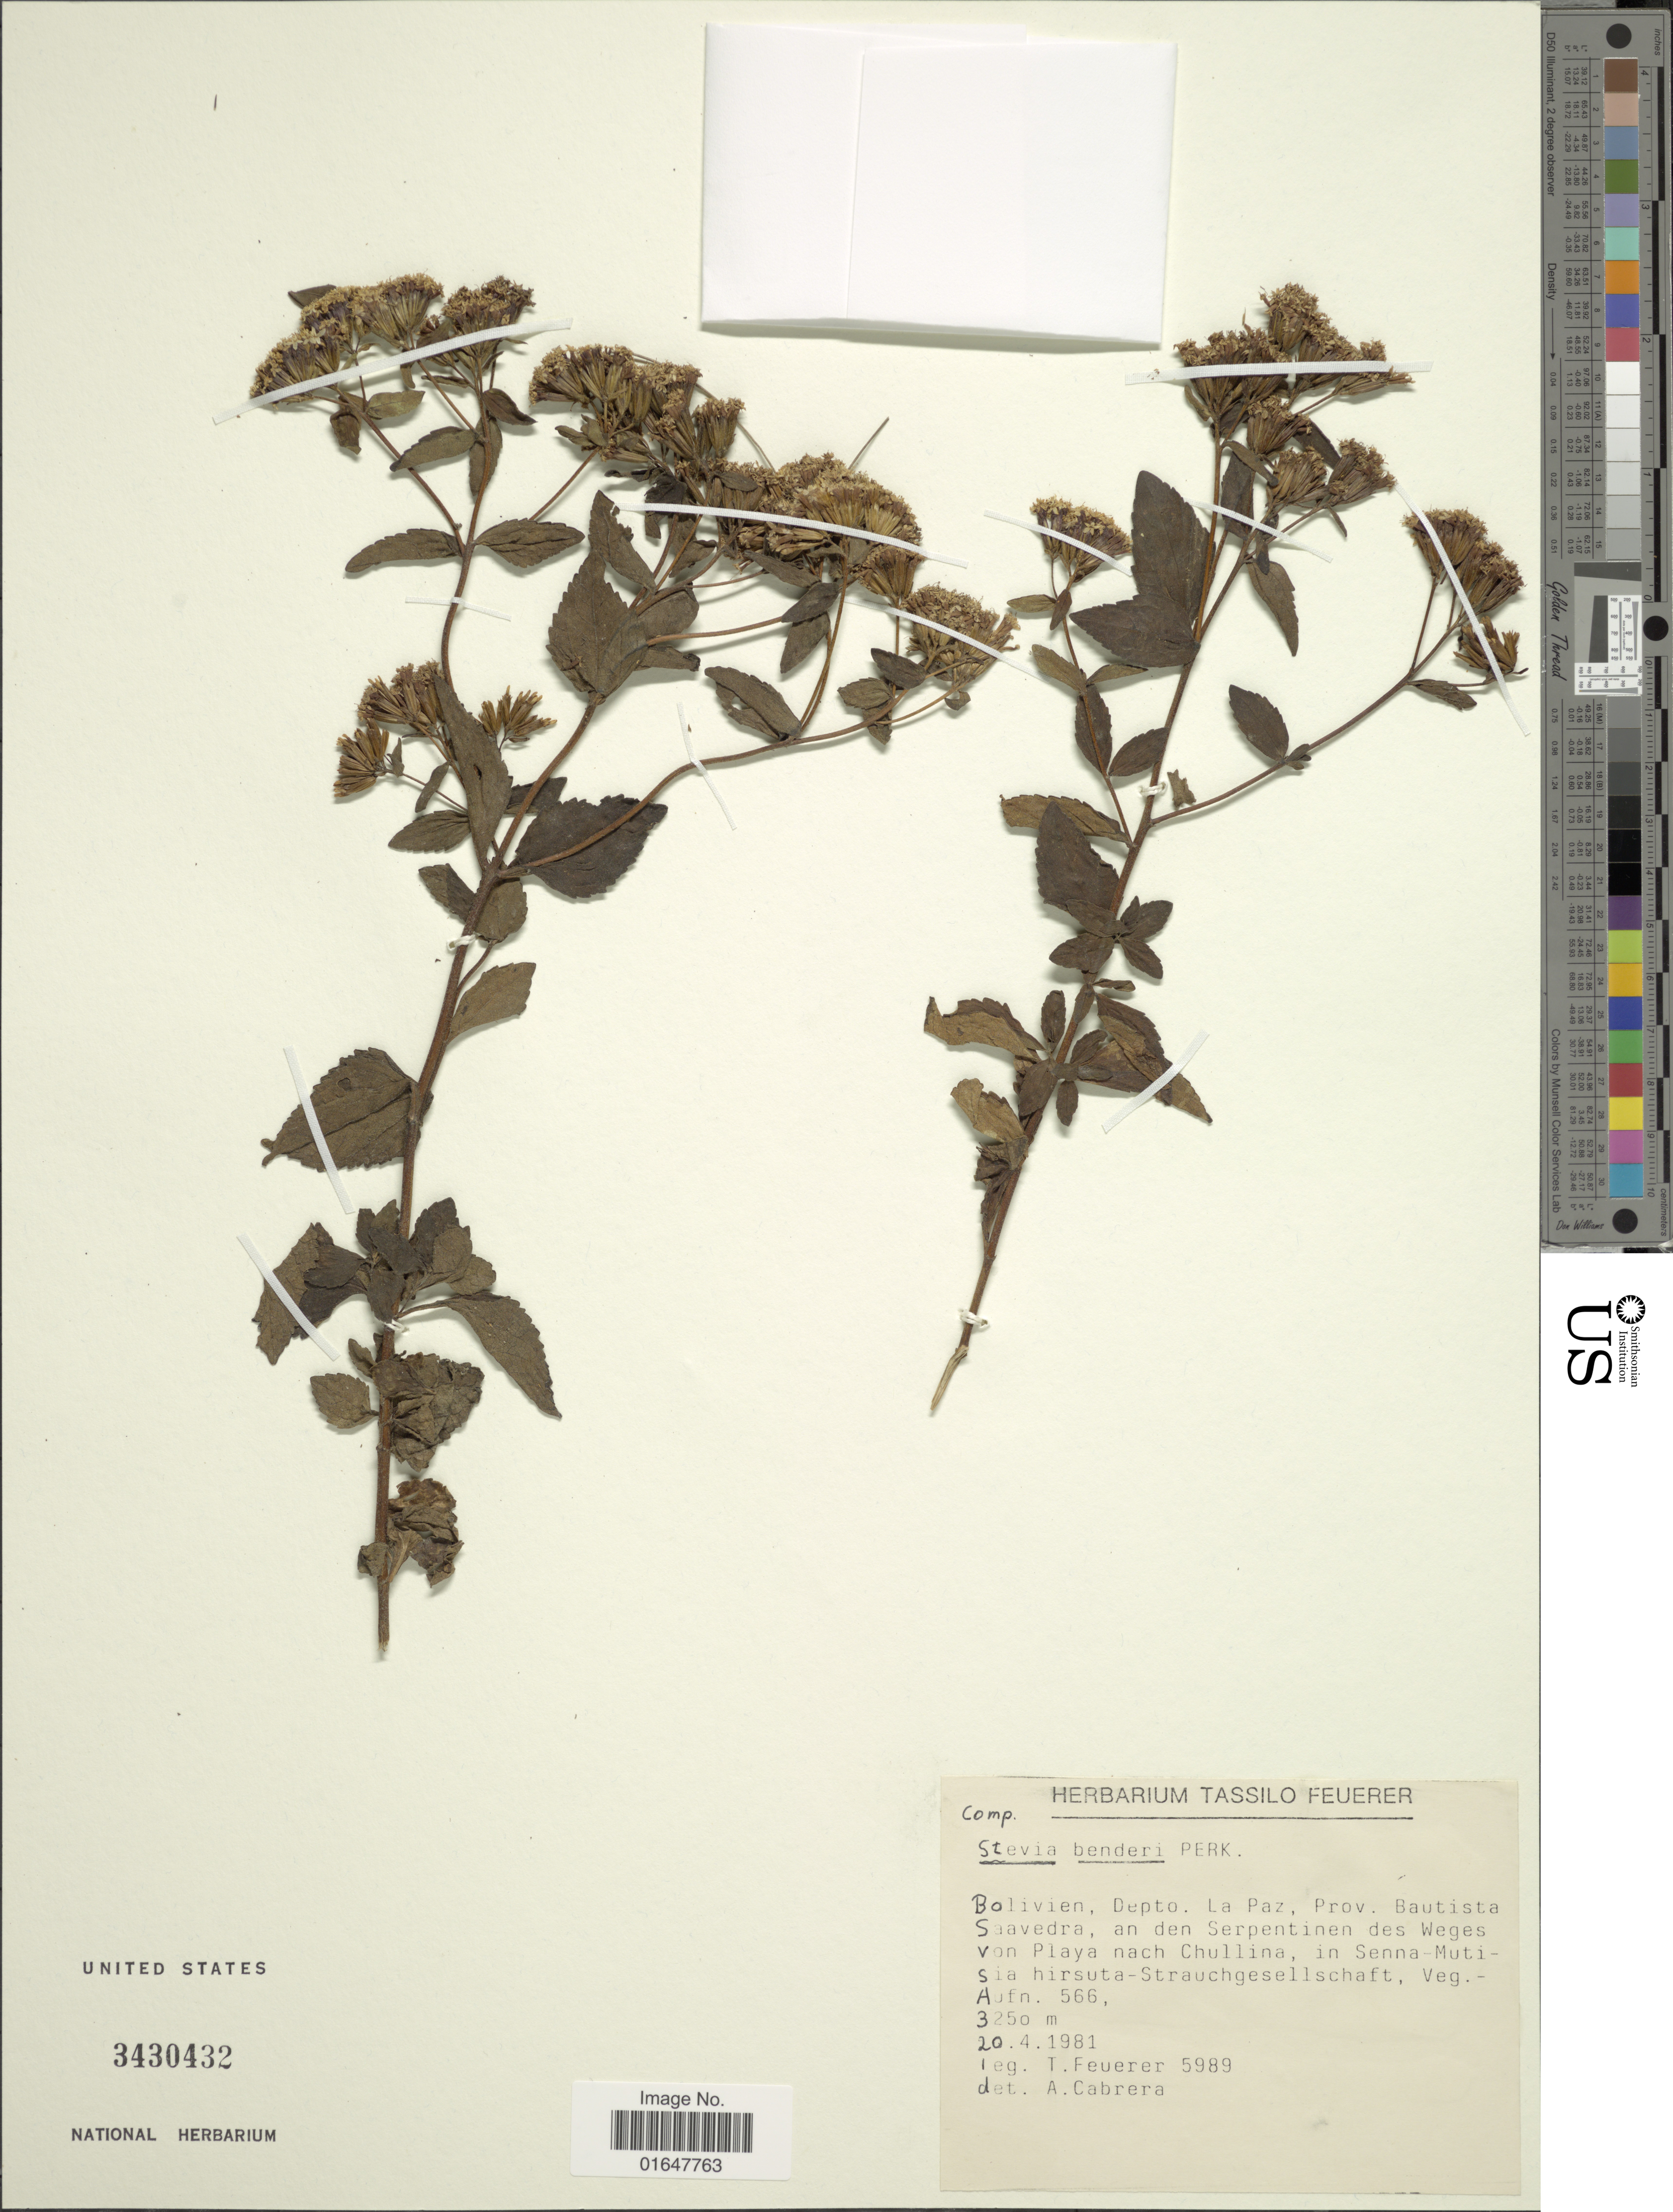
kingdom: Plantae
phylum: Tracheophyta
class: Magnoliopsida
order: Asterales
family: Asteraceae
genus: Stevia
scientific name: Stevia benderi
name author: Perkins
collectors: T. Feuerer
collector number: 5989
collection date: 1981-04-20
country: Bolivia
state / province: La Paz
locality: Bolivien, Prov. Bautista Saavedra, an den Serpentinen des Weges von Playa nach Chullina, in Senna Mutisia hirsuta-Strauchgesellschaft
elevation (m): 3250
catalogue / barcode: US 3430432